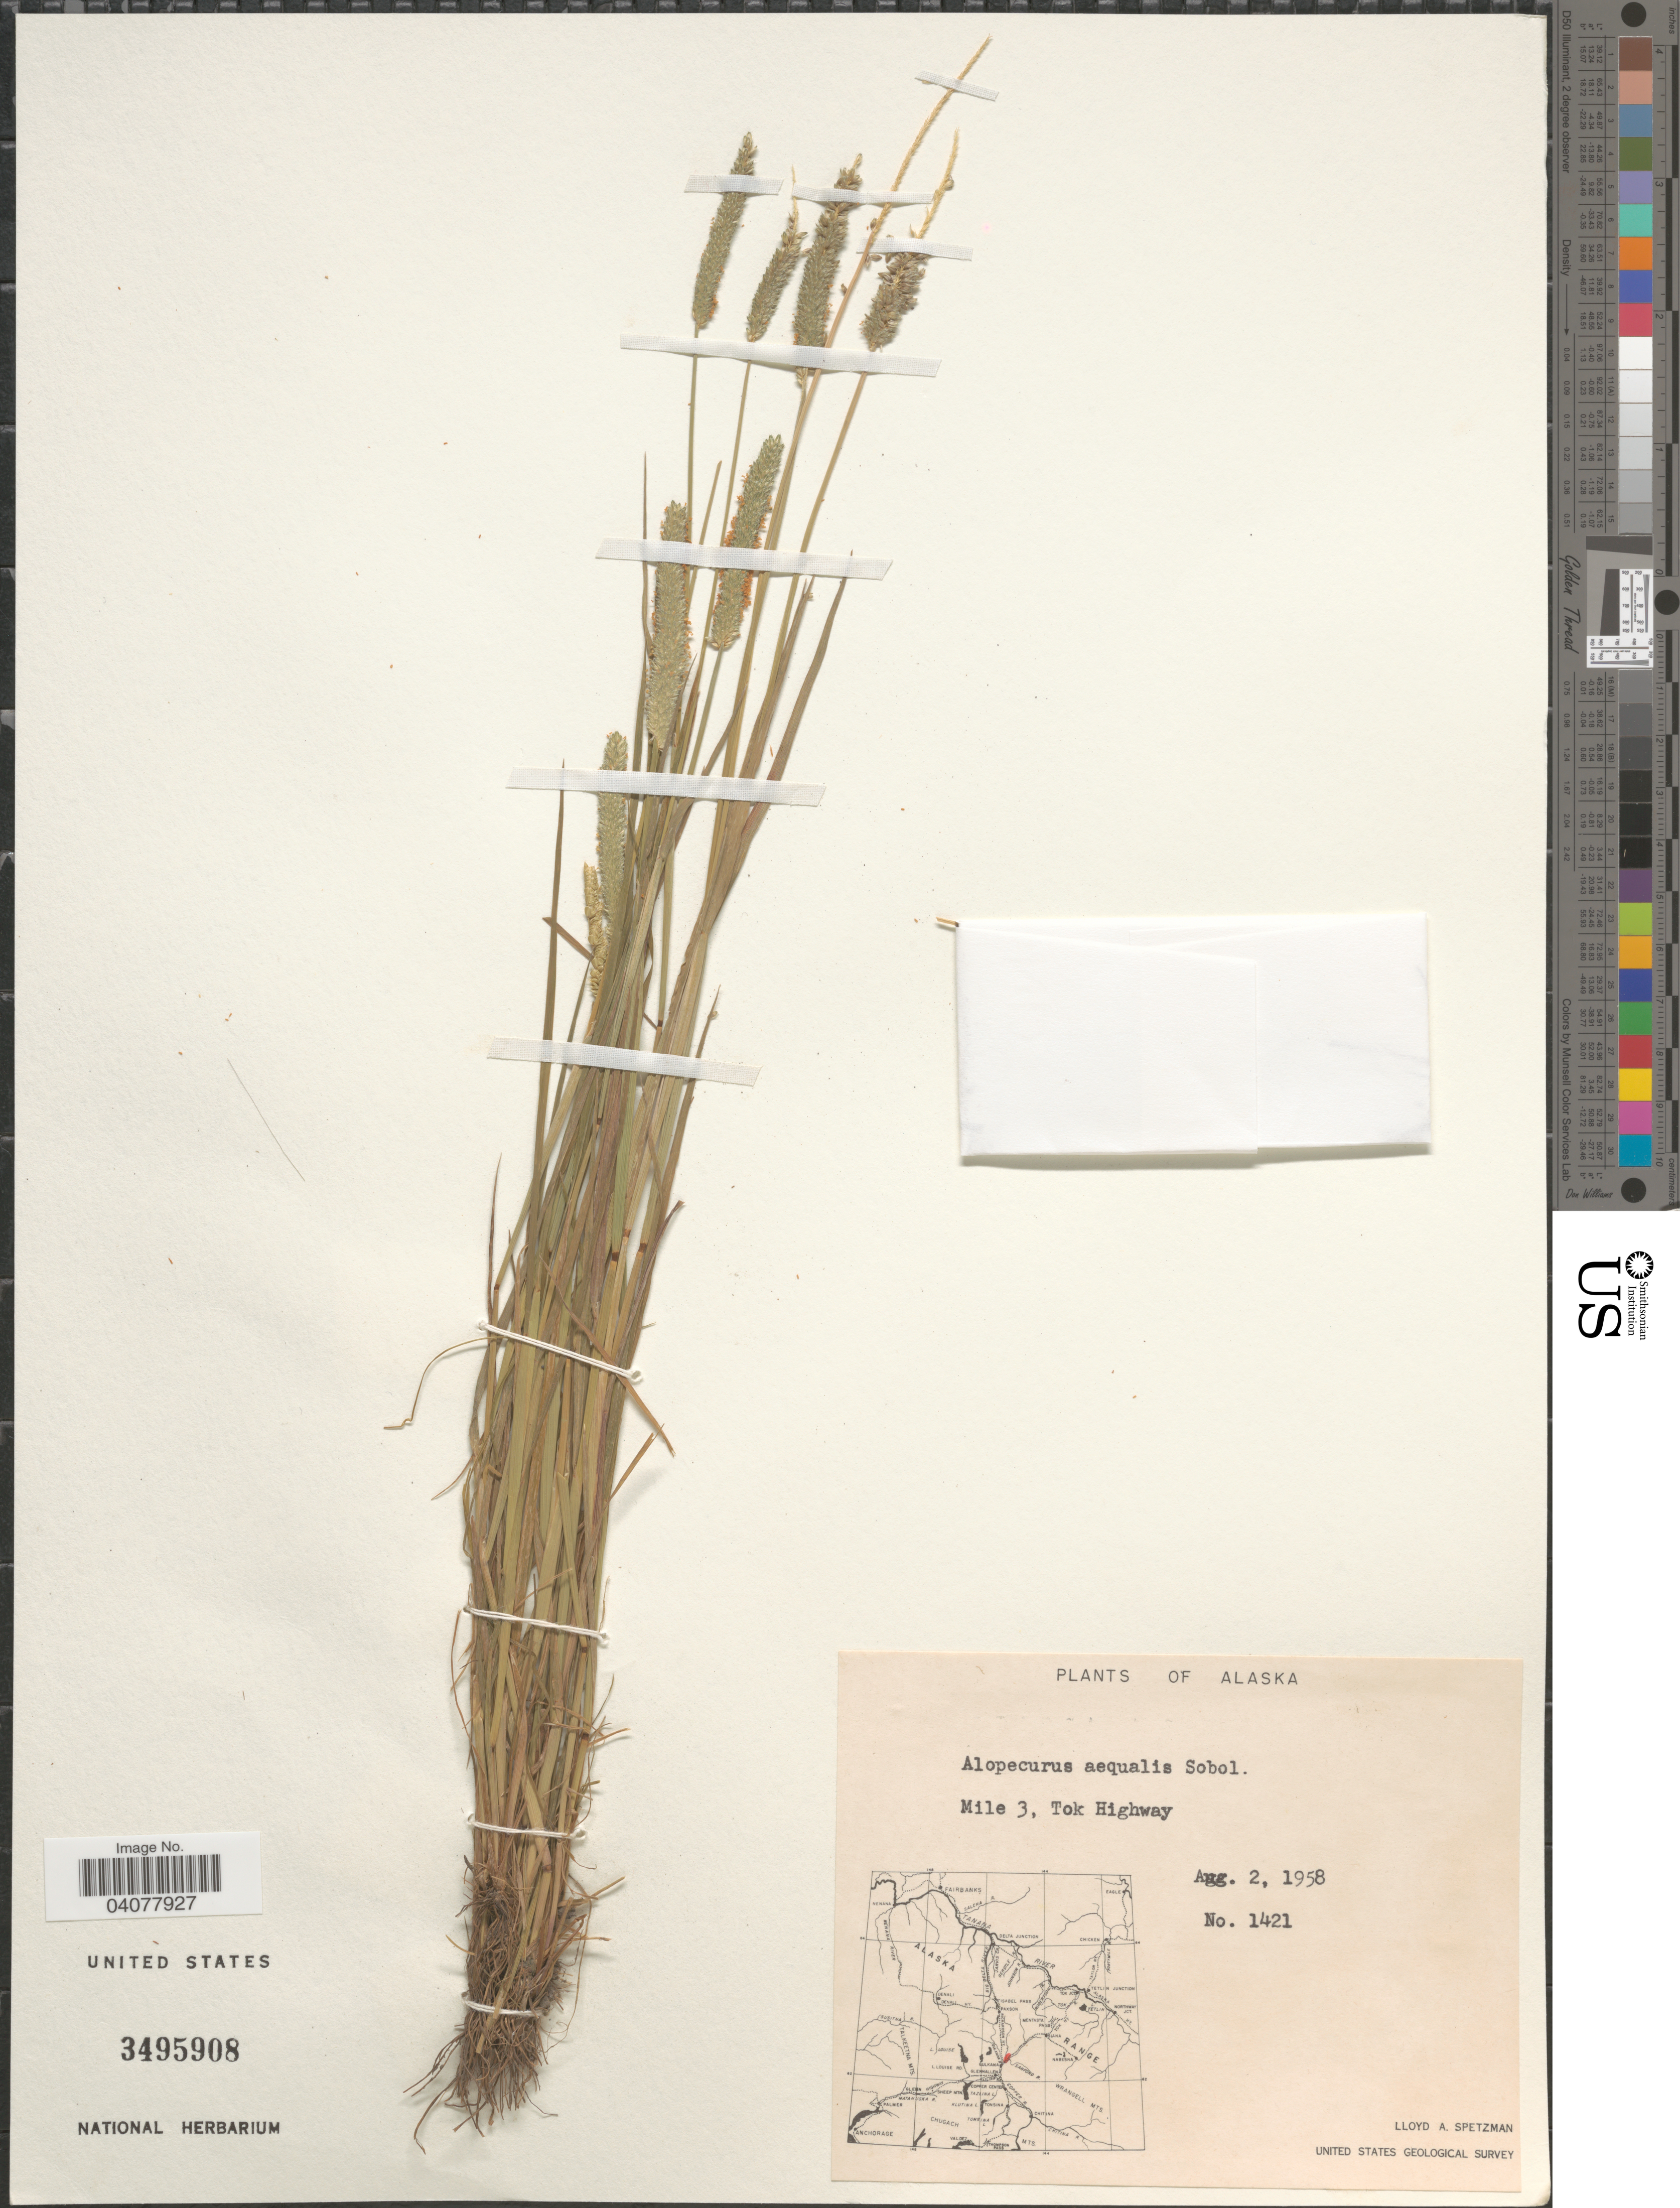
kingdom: Plantae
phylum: Tracheophyta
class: Liliopsida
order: Poales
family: Poaceae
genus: Alopecurus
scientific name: Alopecurus aequalis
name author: Sobol.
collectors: L. Spetzman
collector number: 1421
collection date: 1958-08-02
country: United States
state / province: Alaska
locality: Mile 3, Tok Highway. United States Geological Survey.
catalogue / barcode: US 3495908